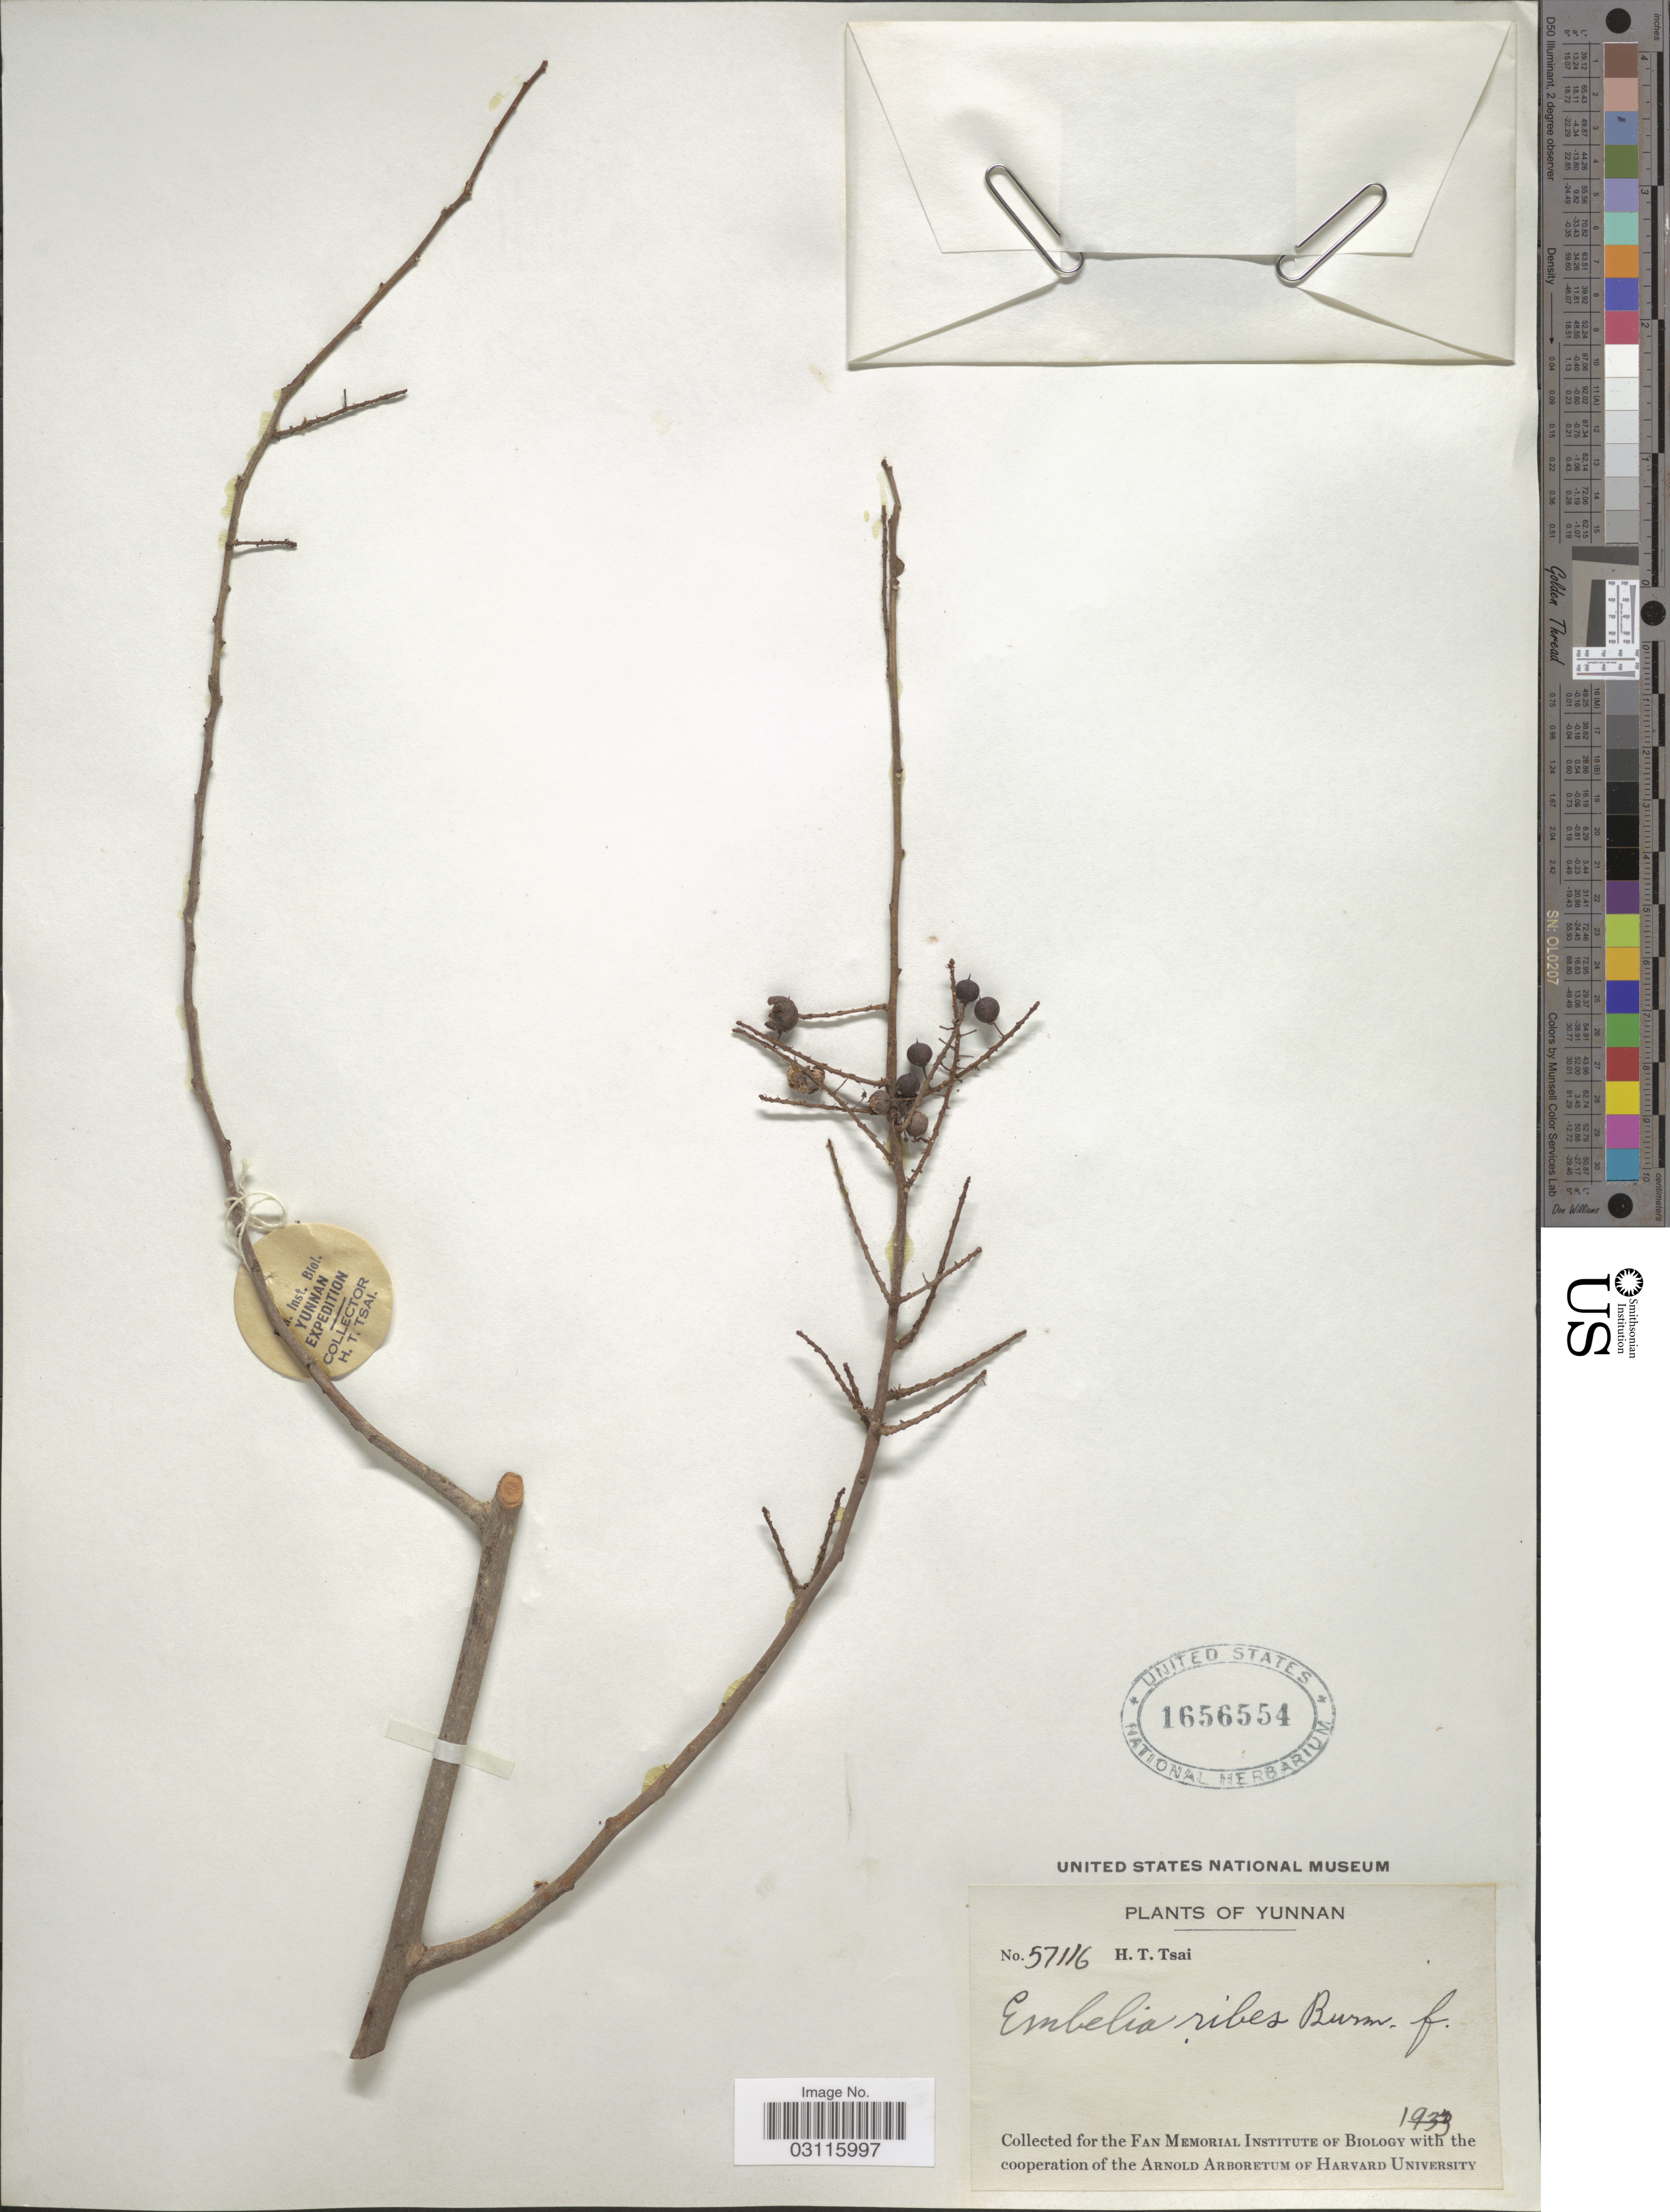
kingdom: Plantae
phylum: Tracheophyta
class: Magnoliopsida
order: Ericales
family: Primulaceae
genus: Embelia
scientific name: Embelia ribes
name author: Burm. f.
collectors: H. Tsai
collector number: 57116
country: China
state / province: Yunnan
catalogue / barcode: US 1656554